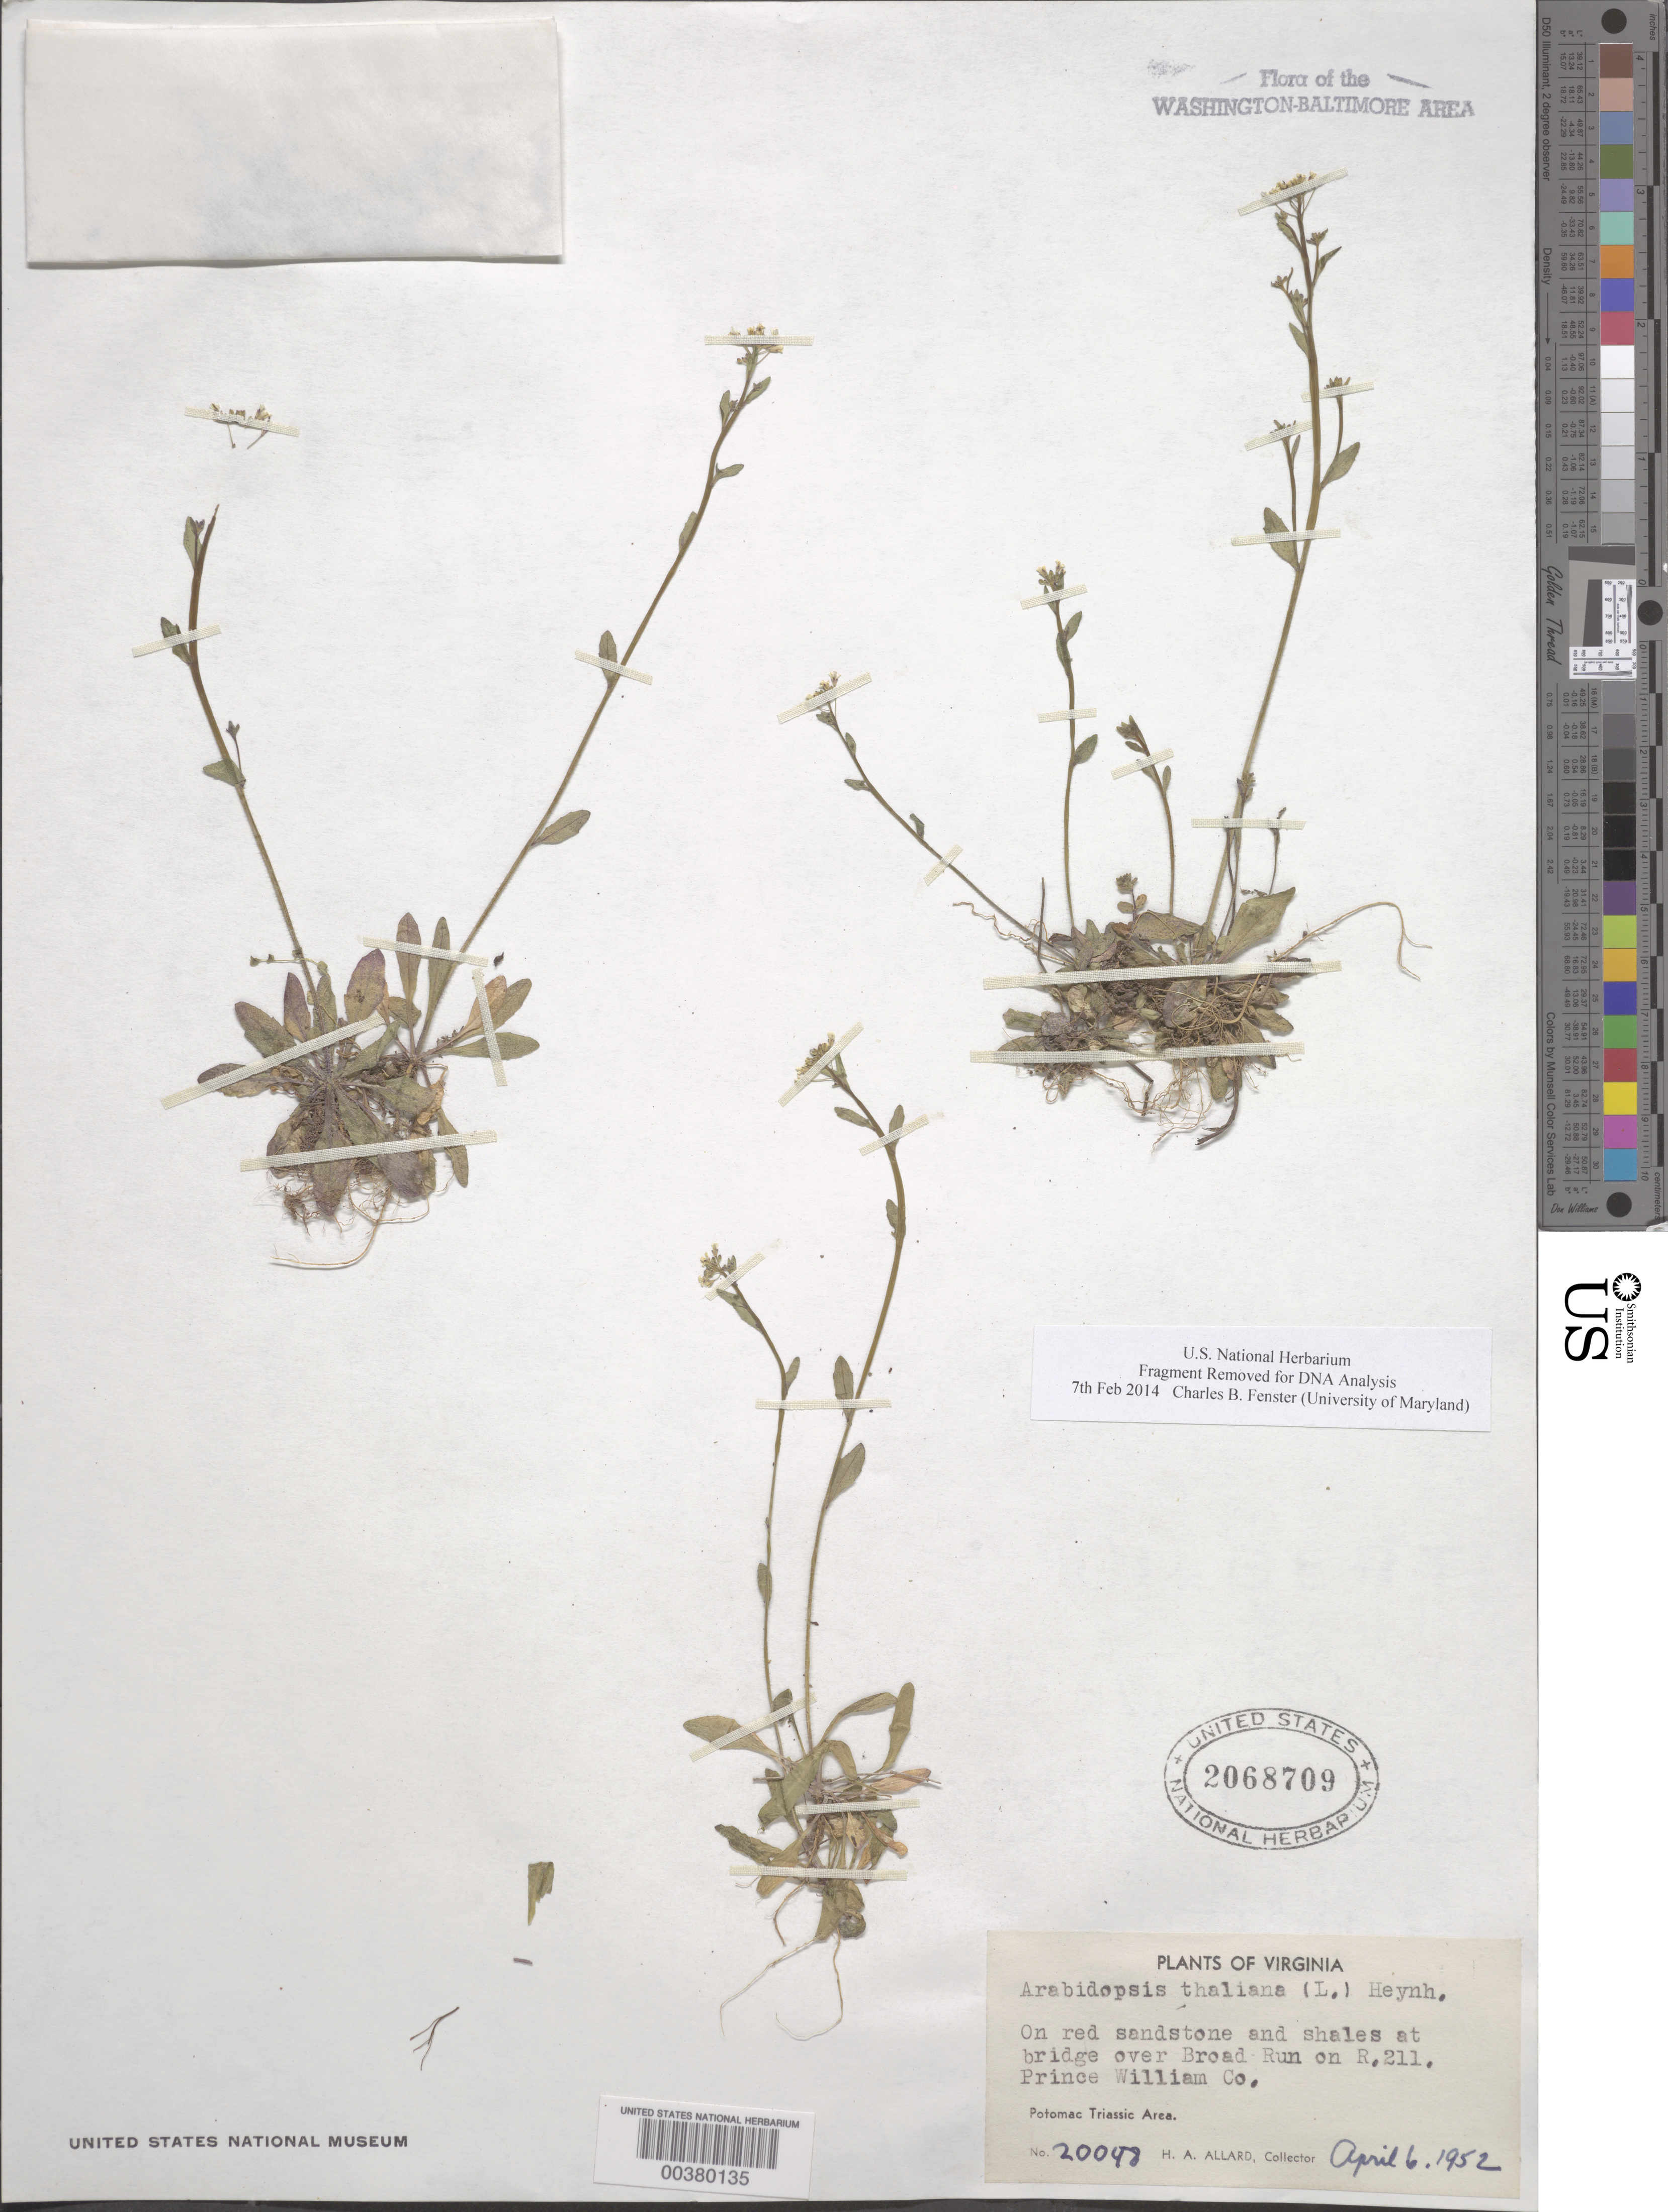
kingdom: Plantae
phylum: Tracheophyta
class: Magnoliopsida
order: Brassicales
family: Brassicaceae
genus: Arabidopsis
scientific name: Arabidopsis thaliana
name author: (L.) Heynh.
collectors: H. A. Allard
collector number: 20048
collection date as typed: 06 Apr 1952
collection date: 1952-04-06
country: United States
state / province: Virginia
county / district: Prince William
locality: Broad Run, Route 211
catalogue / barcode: US 2068709